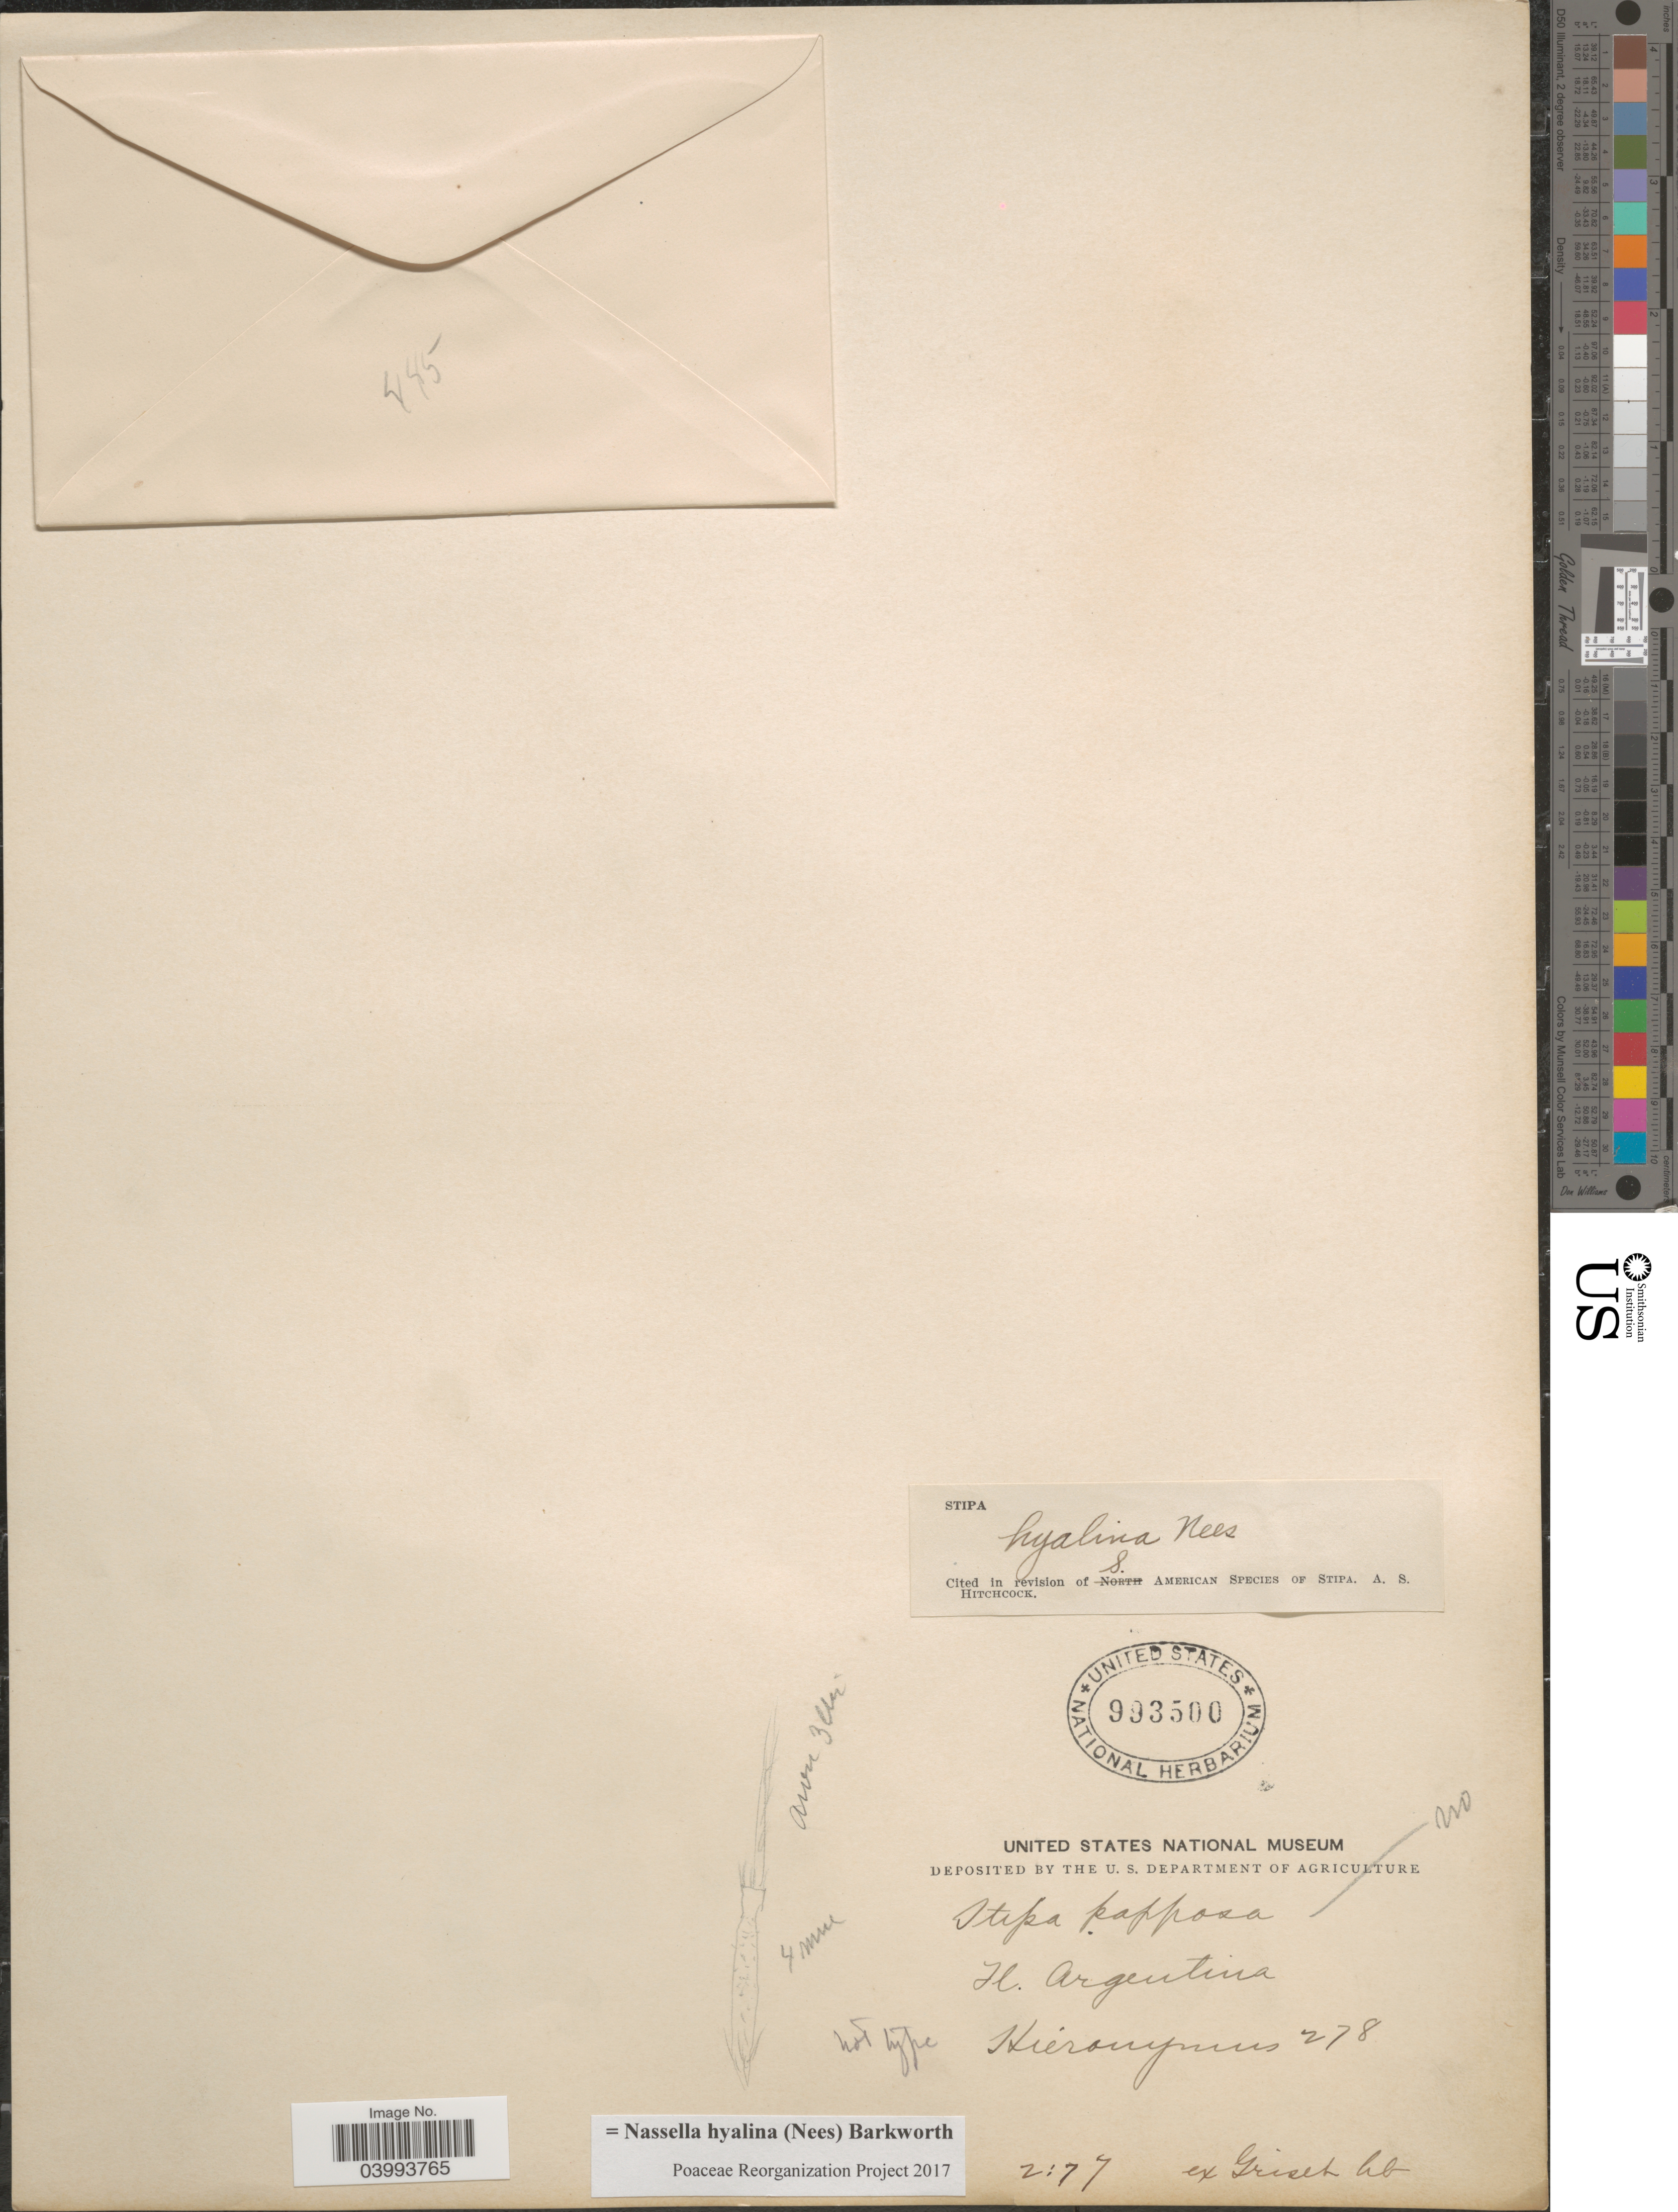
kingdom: Plantae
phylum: Tracheophyta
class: Liliopsida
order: Poales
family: Poaceae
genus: Nassella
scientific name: Nassella hyalina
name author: (Nees) Barkworth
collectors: -. Hieronymus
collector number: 278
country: Argentina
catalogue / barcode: US 993500